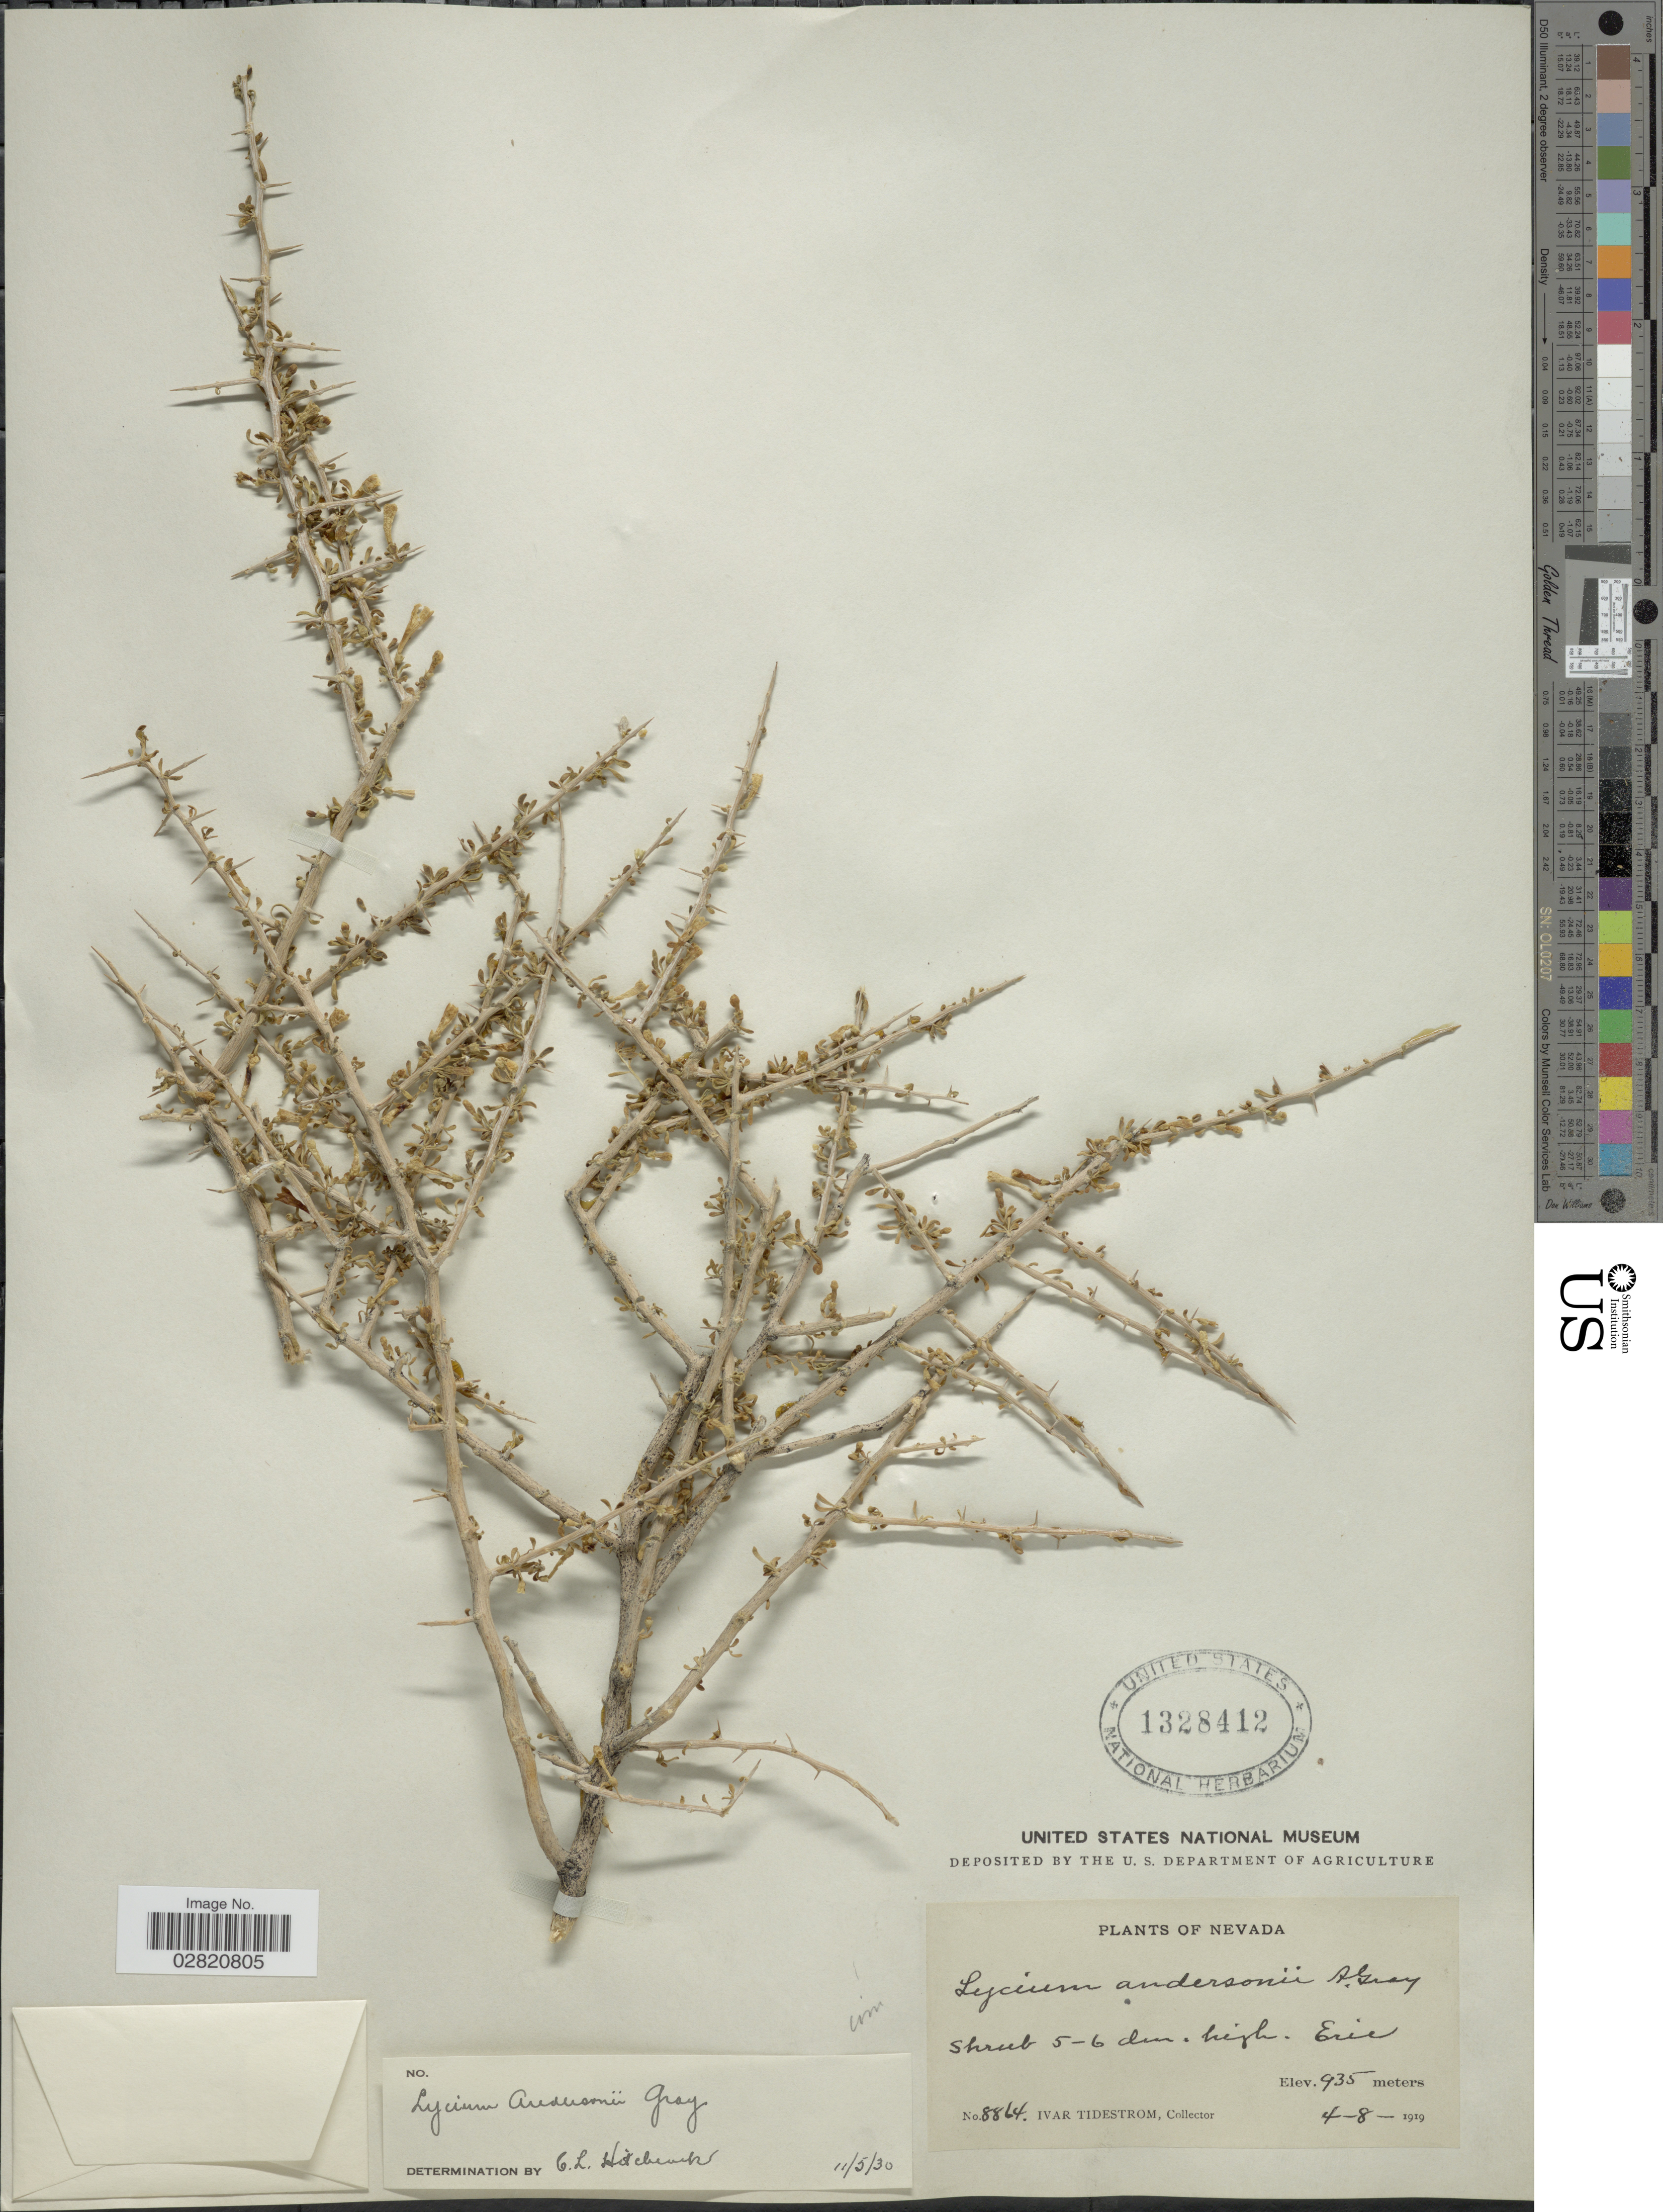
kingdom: Plantae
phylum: Tracheophyta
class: Magnoliopsida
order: Solanales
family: Solanaceae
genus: Lycium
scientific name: Lycium andersonii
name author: A. Gray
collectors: I. F. Tidestrom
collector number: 8864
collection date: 1919-04-08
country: United States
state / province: Nevada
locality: Erie.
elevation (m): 935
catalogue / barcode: US 1328412